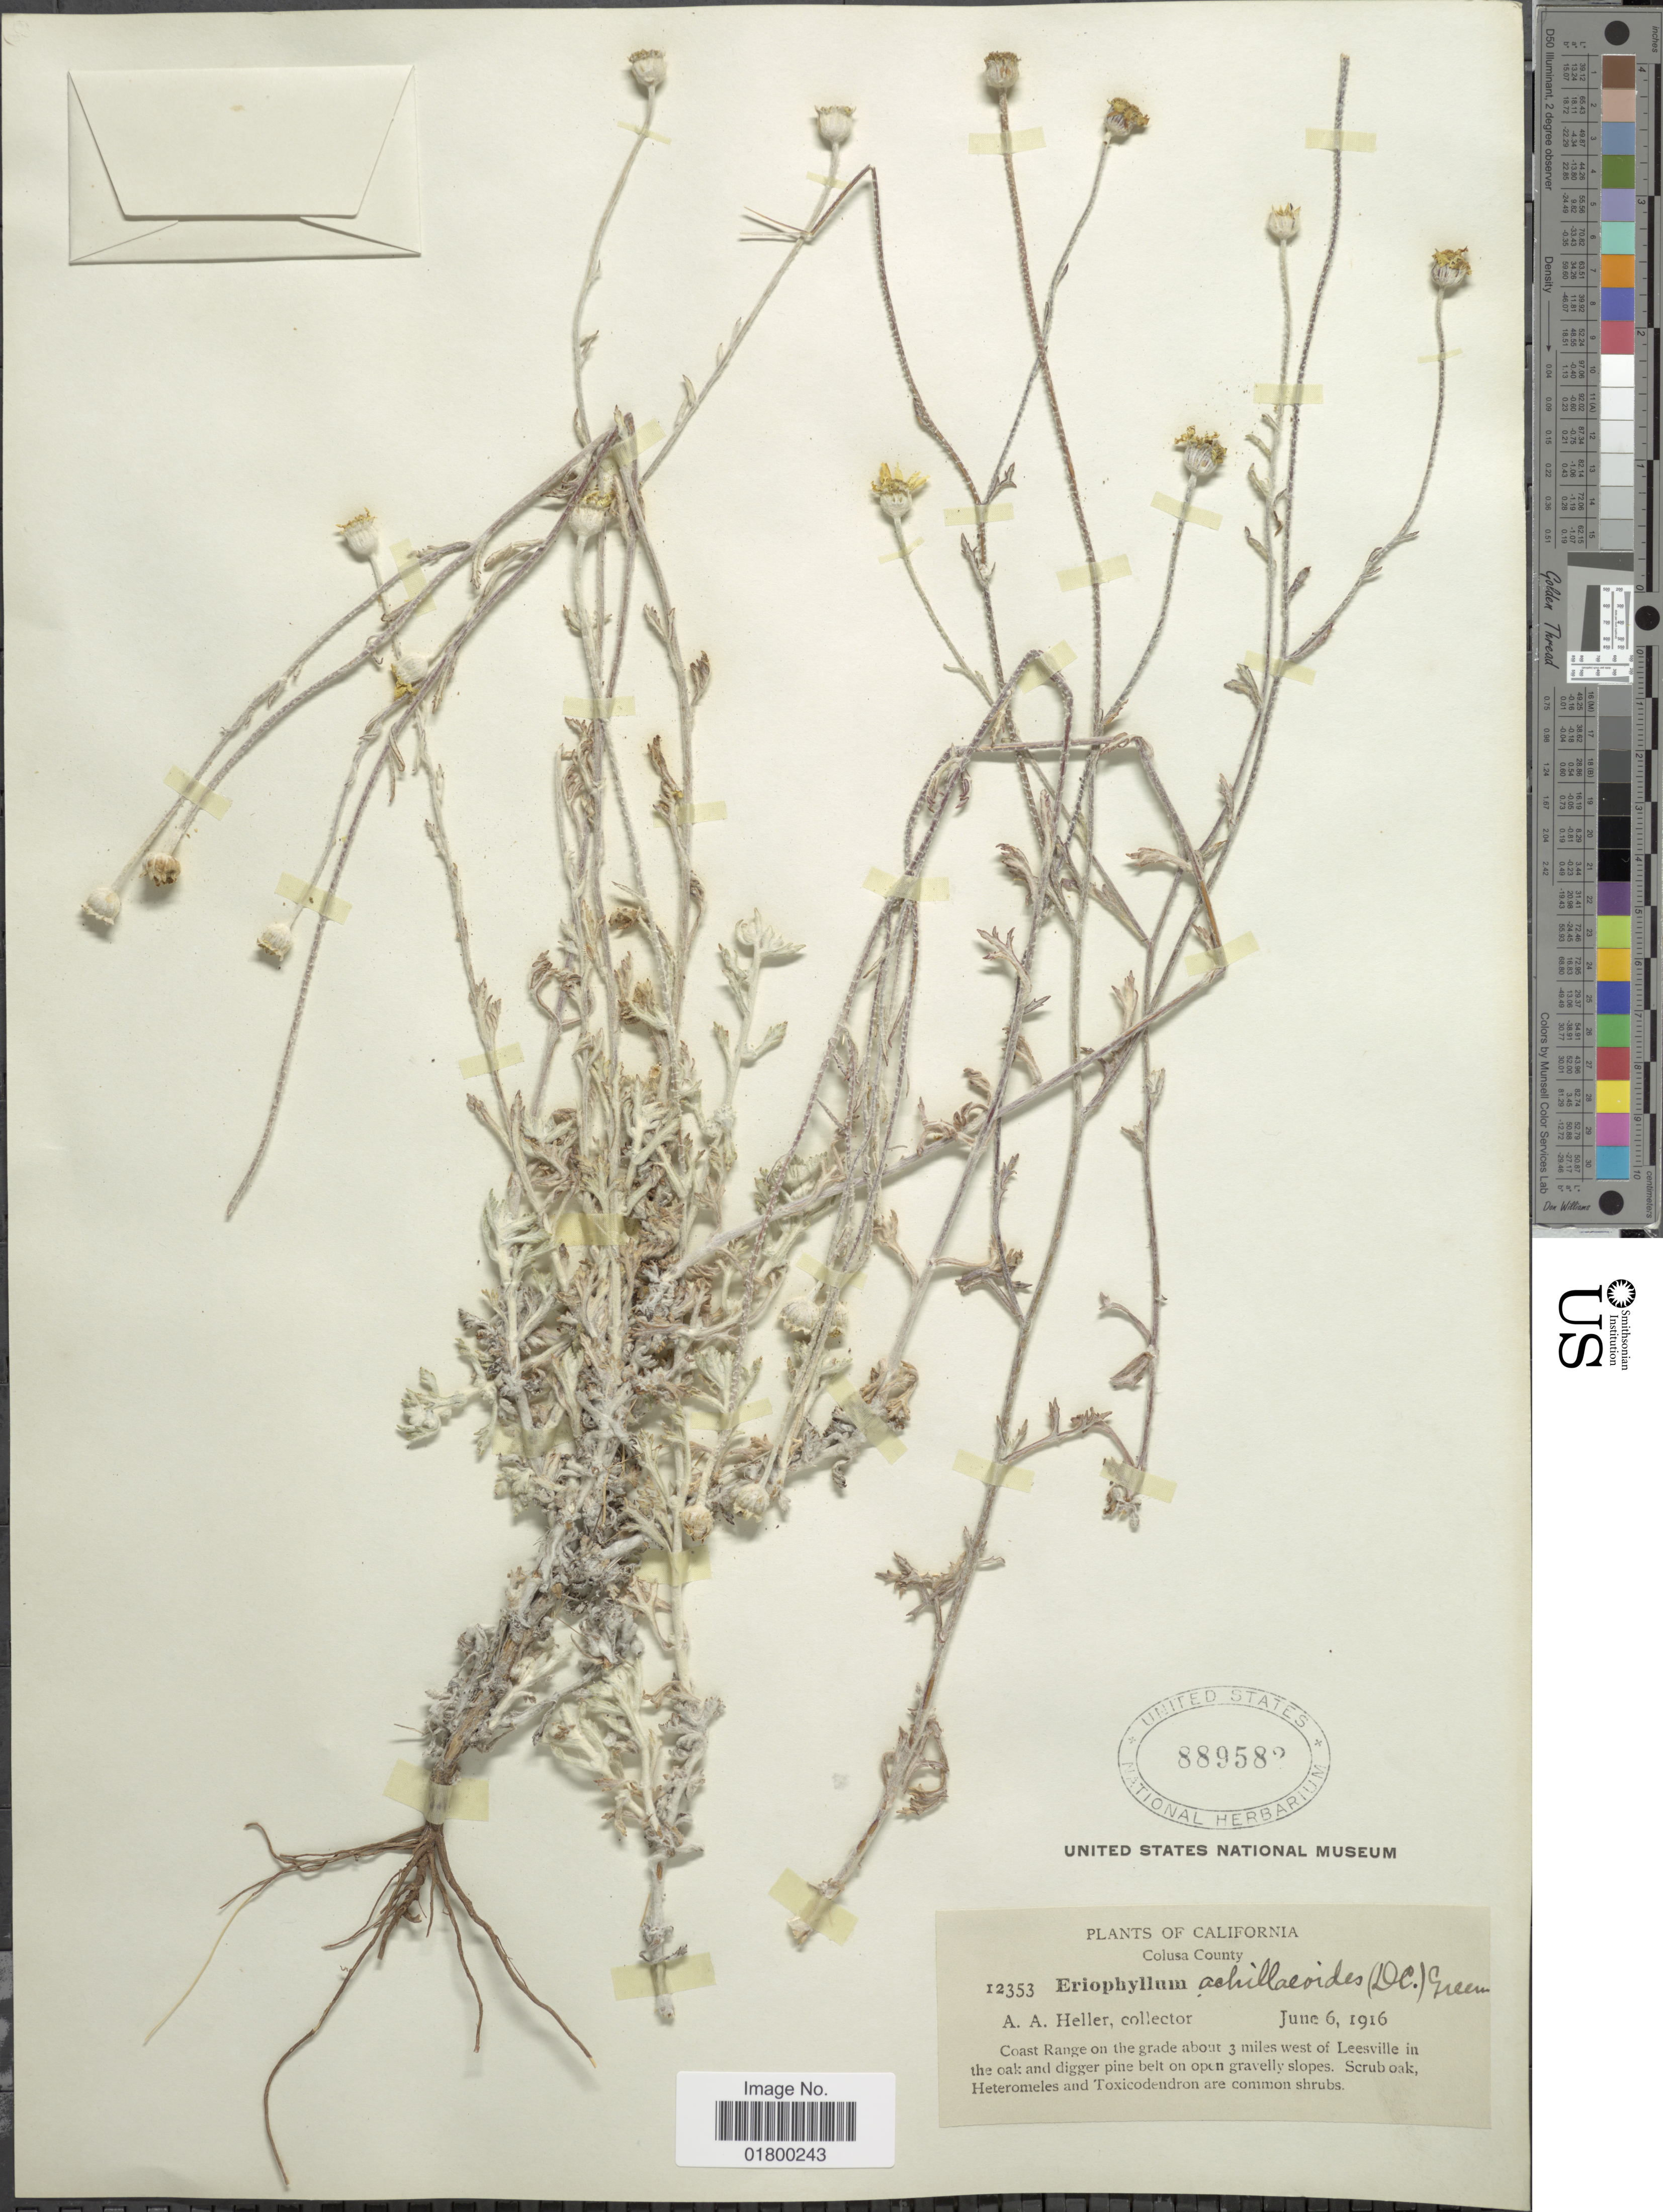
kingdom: Plantae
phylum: Tracheophyta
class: Magnoliopsida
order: Asterales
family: Asteraceae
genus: Eriophyllum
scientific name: Eriophyllum lanatum var. achillioides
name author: (DC.) Jeps.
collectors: A. A. Heller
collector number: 12353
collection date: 1916-06-06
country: United States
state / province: California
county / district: Colusa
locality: Colusa County, Coast Range on the grade about 3 miles west of Leesville in the oak and digger pine belt on open gravelly slope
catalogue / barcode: US 889582